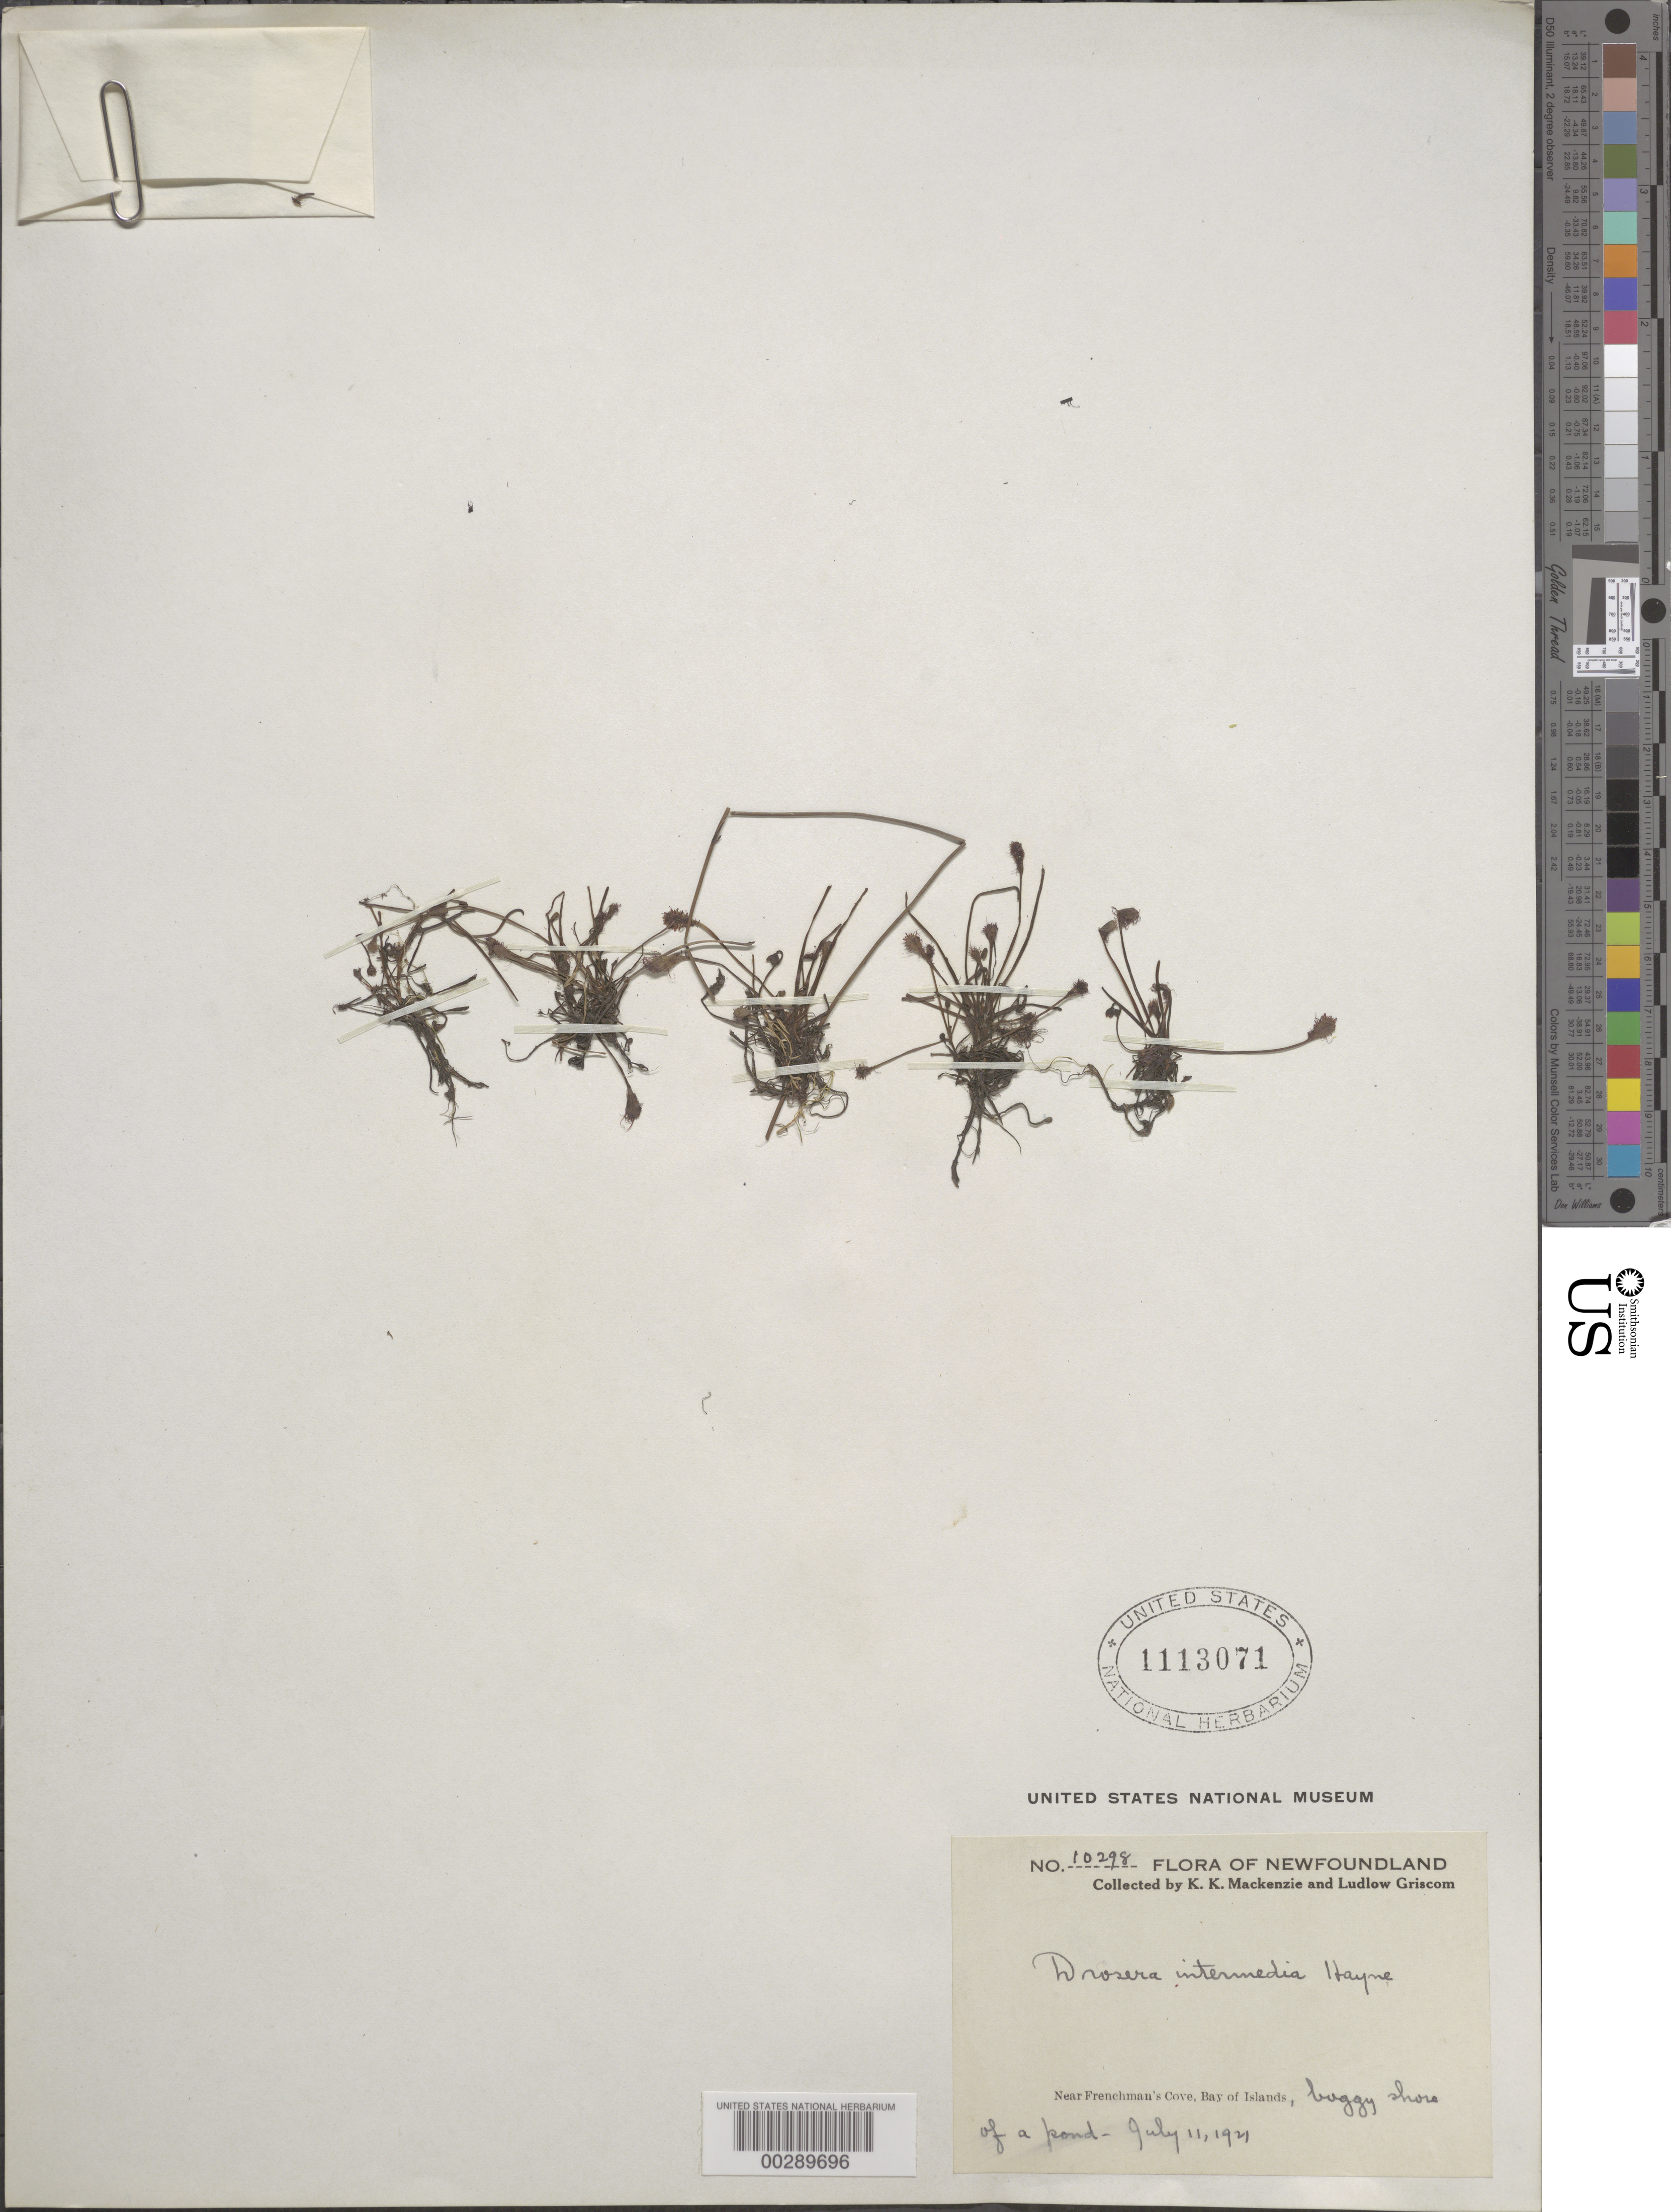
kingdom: Plantae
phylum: Tracheophyta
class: Magnoliopsida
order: Caryophyllales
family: Droseraceae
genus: Drosera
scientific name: Drosera intermedia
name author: Hayne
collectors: K. K. Mackenzie & L. Griscom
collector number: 10298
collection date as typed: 11 Jul 1921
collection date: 1921-07-11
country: Canada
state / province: Newfoundland and Labrador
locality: Near frenchman's cove, bay of islands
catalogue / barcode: US 1113071